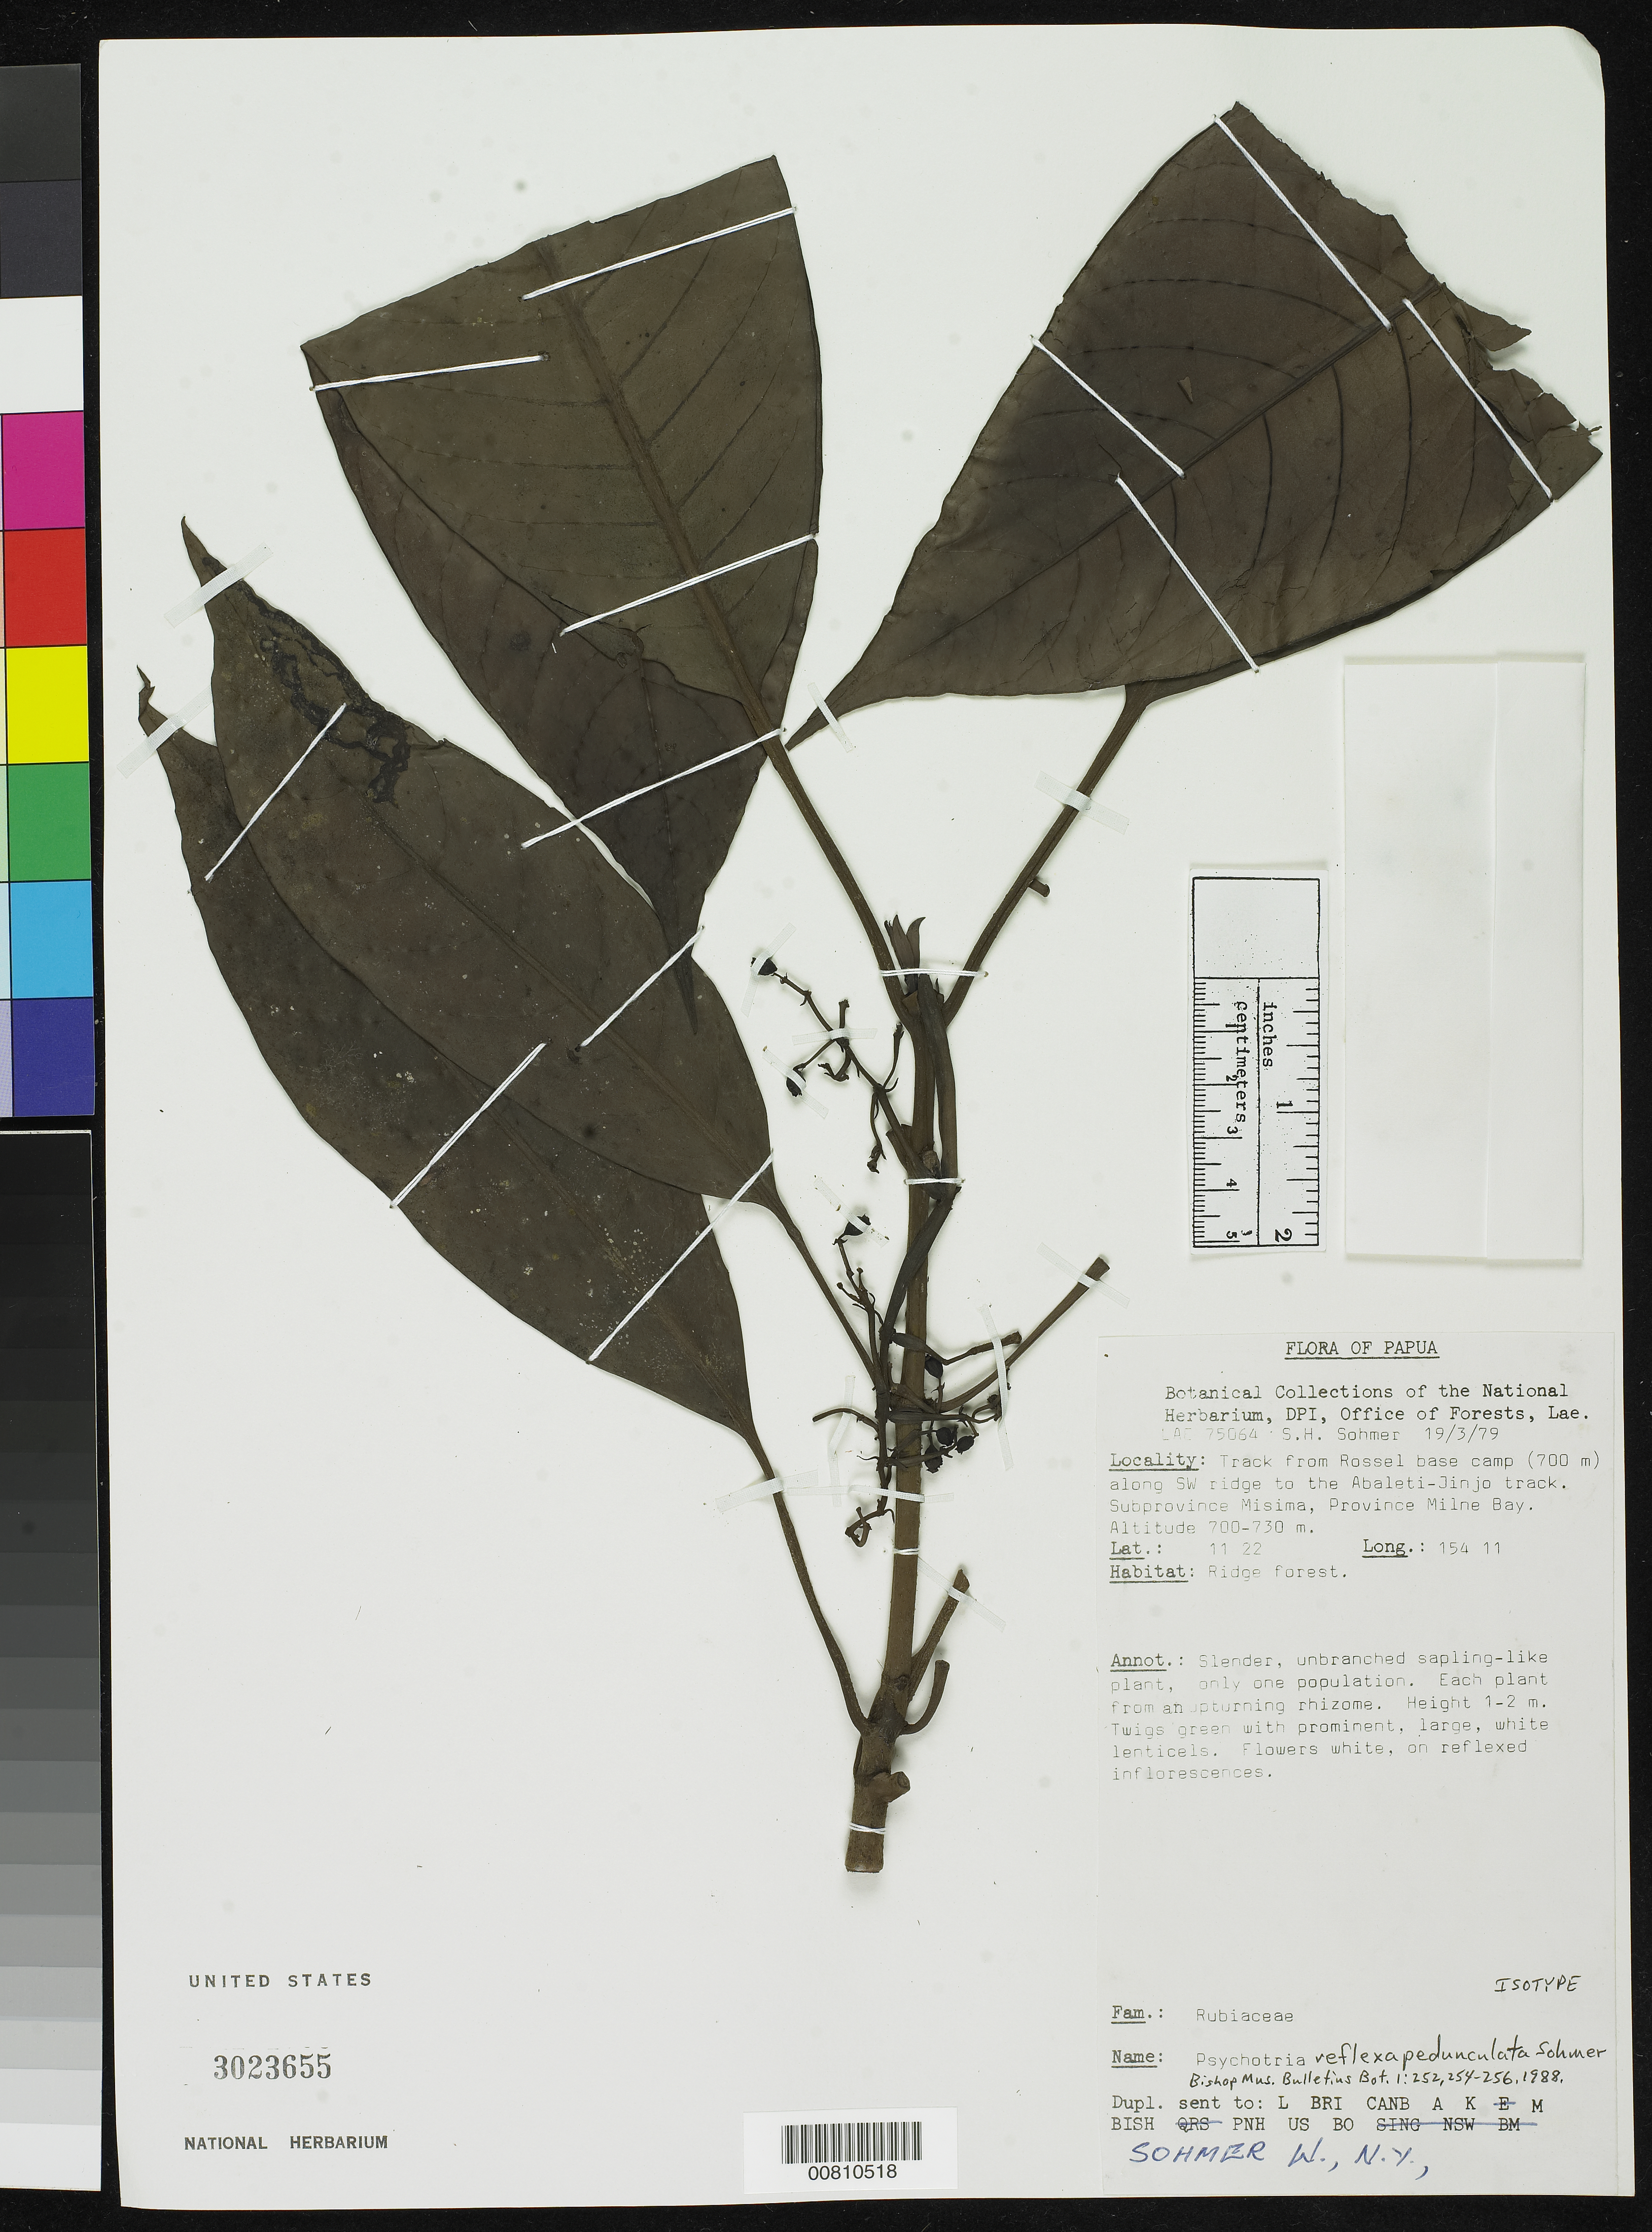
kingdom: Plantae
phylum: Tracheophyta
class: Magnoliopsida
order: Gentianales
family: Rubiaceae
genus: Psychotria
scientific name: Psychotria reflexipedunculata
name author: Sohmer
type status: Isotype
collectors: S. H. Sohmer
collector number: LAE 75064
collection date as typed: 19 Mar 1979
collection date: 1979-03-19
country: Papua New Guinea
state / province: Milne Bay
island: New Guinea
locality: Track from Rossel base camp (700 m) along SW ridge to the Abaleti-Jinjo track. Subprovince Misima, Province Milne Bay.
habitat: Ridge forest.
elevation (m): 700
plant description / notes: Holotype at LAE. As "reflexapedunculata" but correct orthography is "reflexipedunculata" acc. to D.H. Nicolson (pers. comm. Oct. 2004).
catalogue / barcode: US 3023655